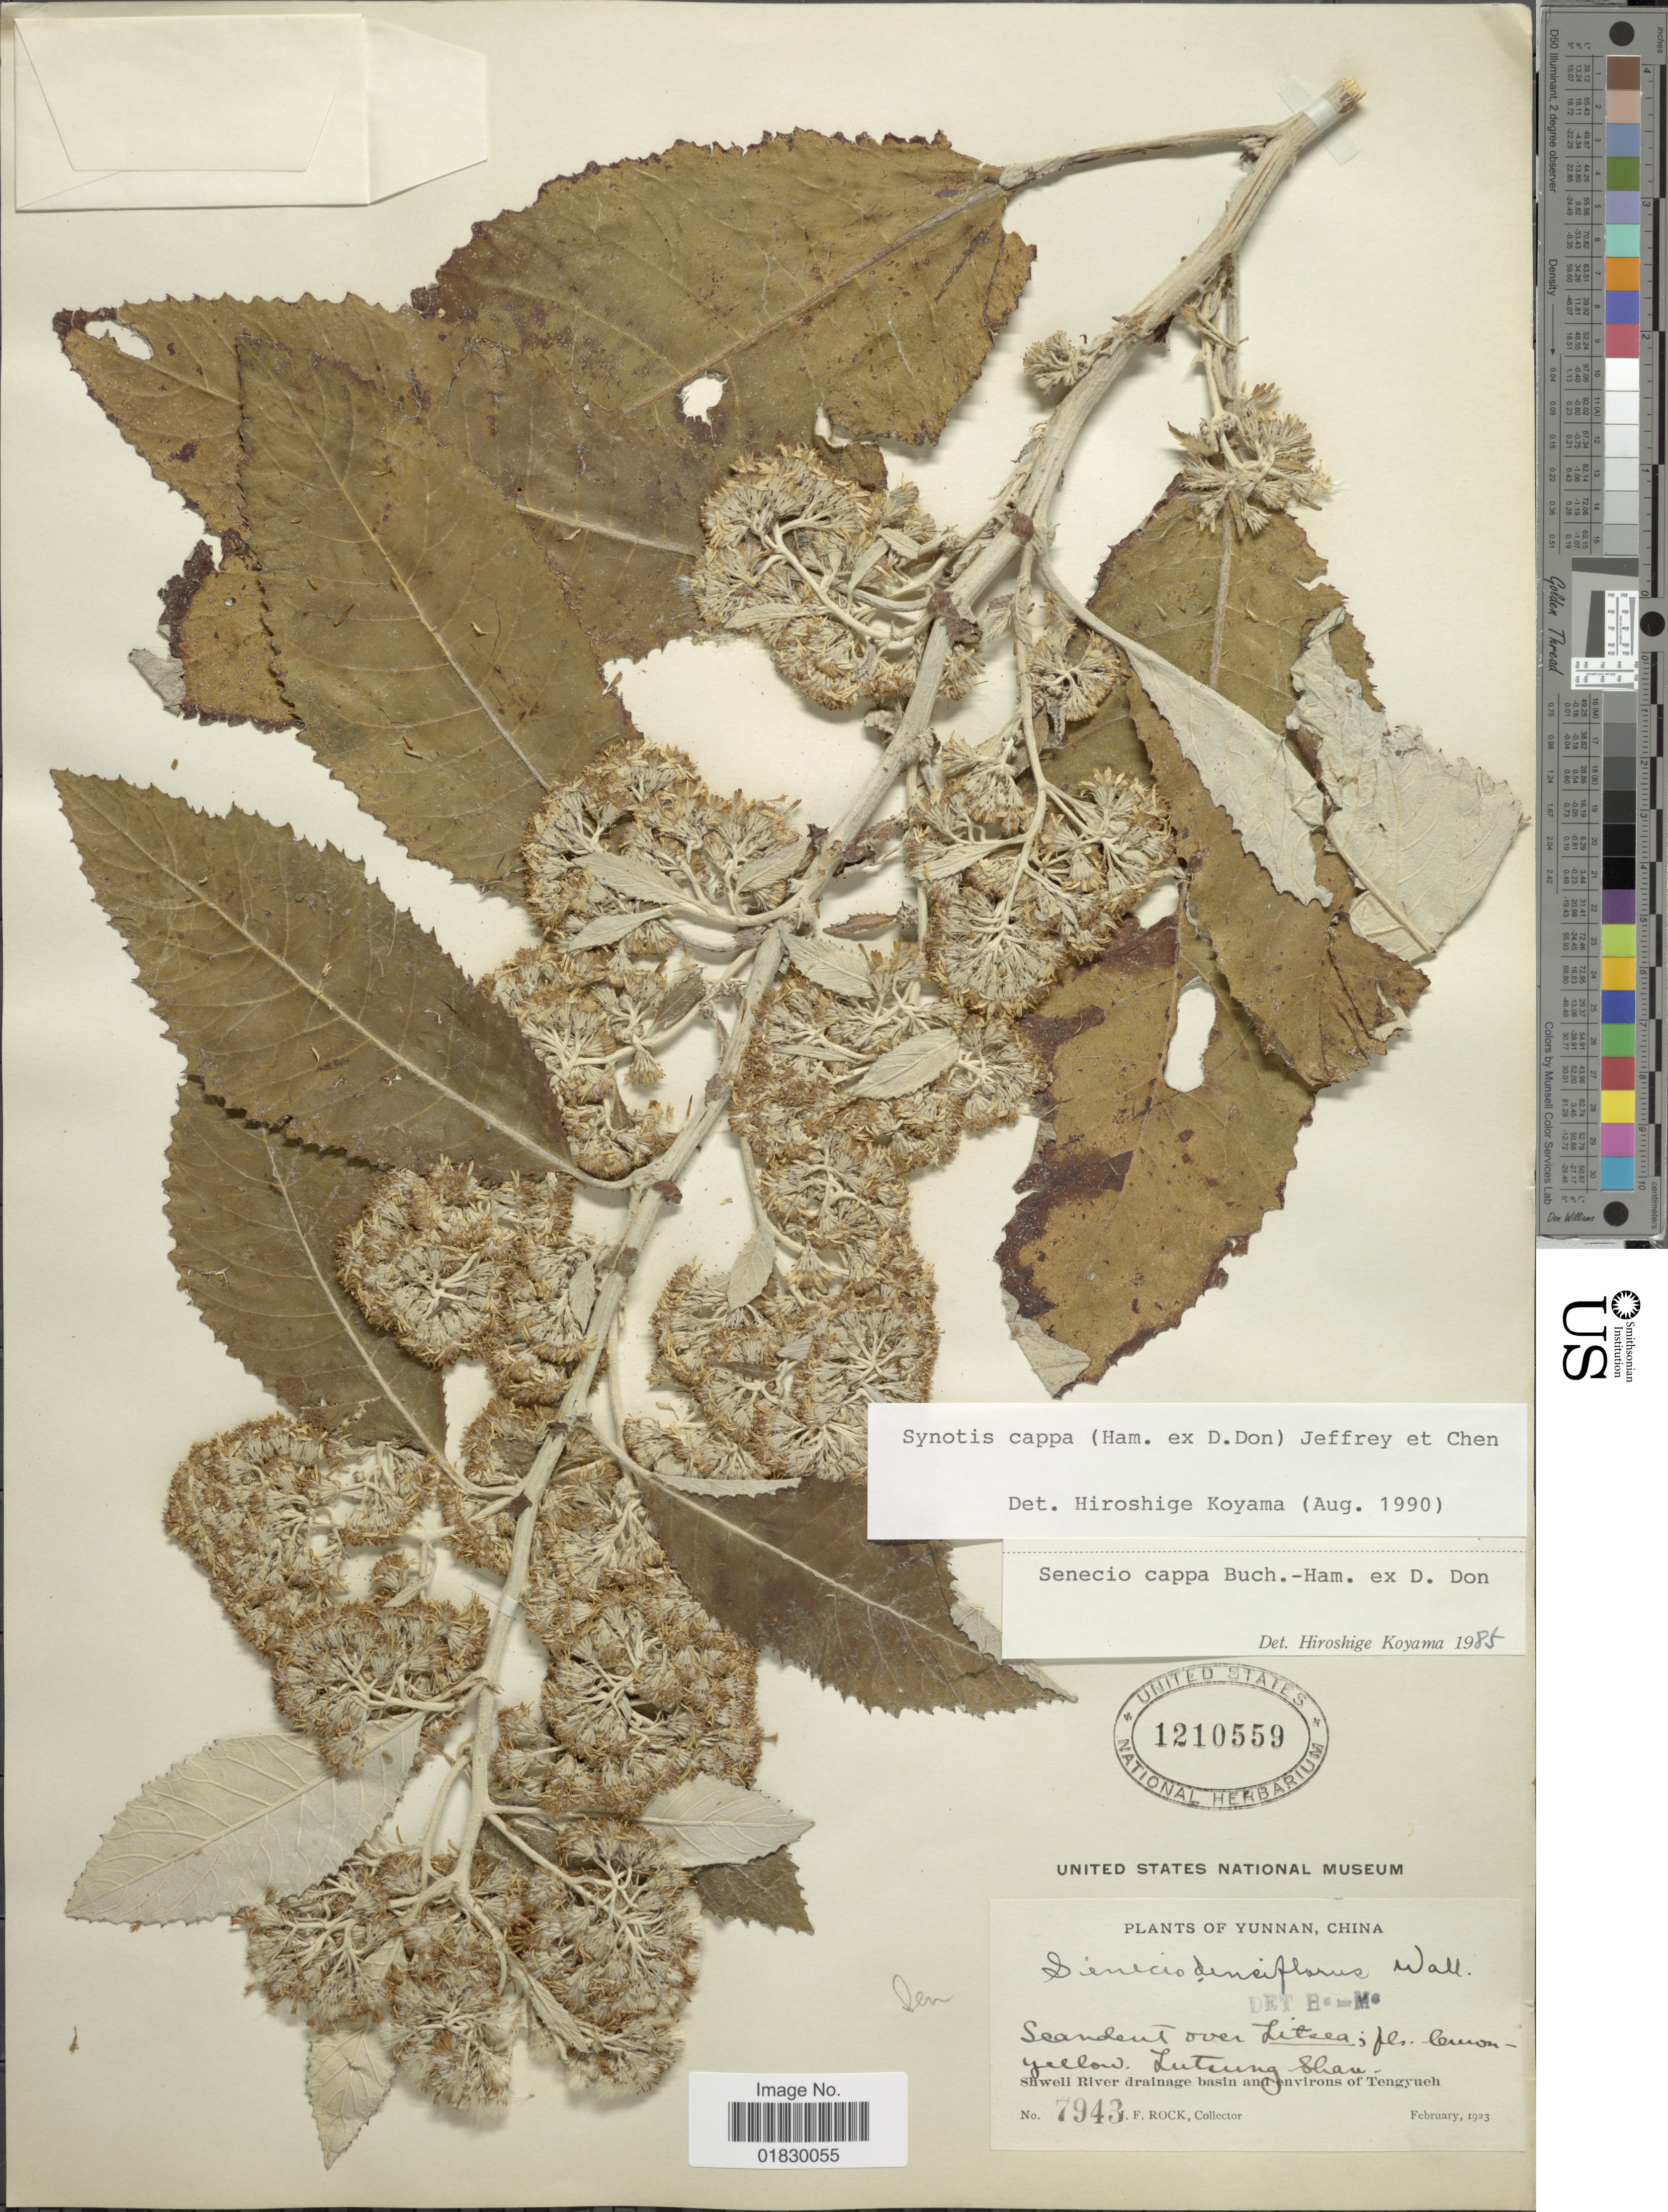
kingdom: Plantae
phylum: Tracheophyta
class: Magnoliopsida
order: Asterales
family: Asteraceae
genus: Synotis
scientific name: Synotis cappa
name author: (Buch.-Ham. ex D. Don) C. Jeffrey & Y.L. Chen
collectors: J. Rock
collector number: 7943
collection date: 1923-02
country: China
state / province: Yunnan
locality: Yunnan, China, Lutsung Shan, Shweli River drainage basin and environs of Tengyueh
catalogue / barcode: US 1210559